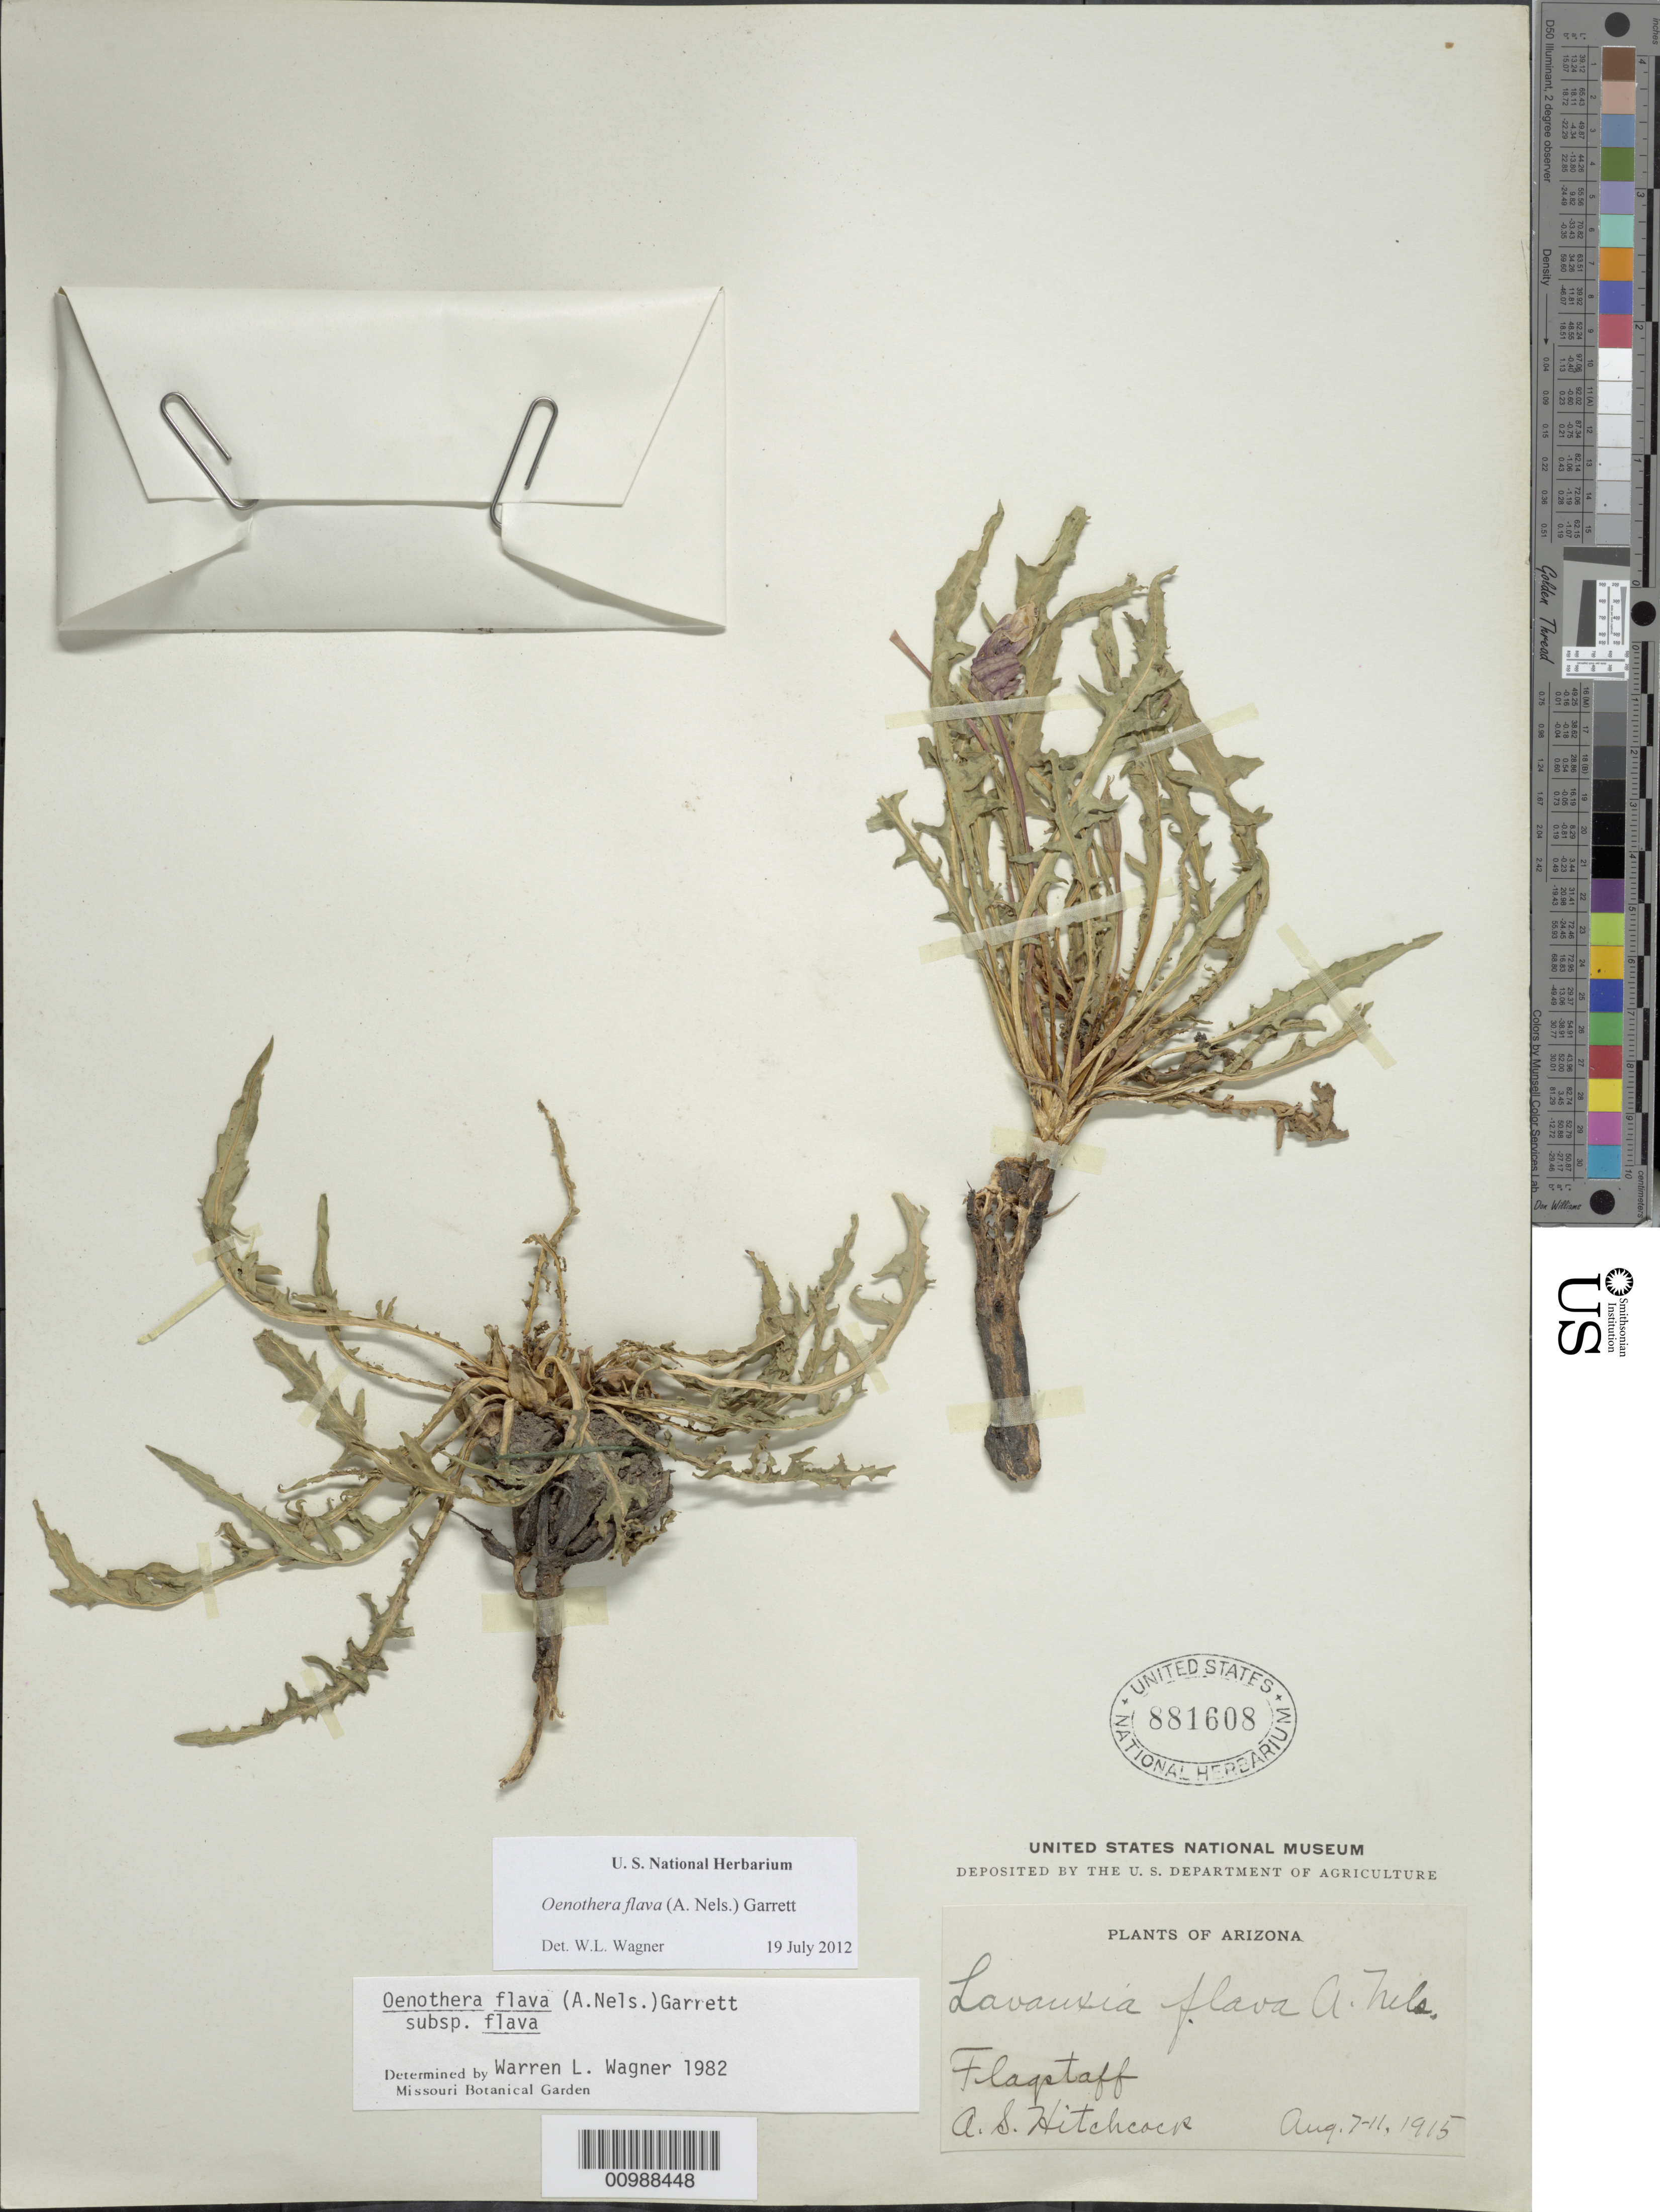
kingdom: Plantae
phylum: Tracheophyta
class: Magnoliopsida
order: Myrtales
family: Onagraceae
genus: Oenothera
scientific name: Oenothera flava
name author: (A. Nelson) Garrett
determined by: Wagner, W. L., (BOT), Smithsonian Institution - National Museum of Natural History (UNITED STATES)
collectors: A. S. Hitchcock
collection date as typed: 07 Aug 1915 to 11 Aug 1915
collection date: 1915-08-07/1915-08-11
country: United States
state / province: Arizona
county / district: Coconino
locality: Flagstaff.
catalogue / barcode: US 881608